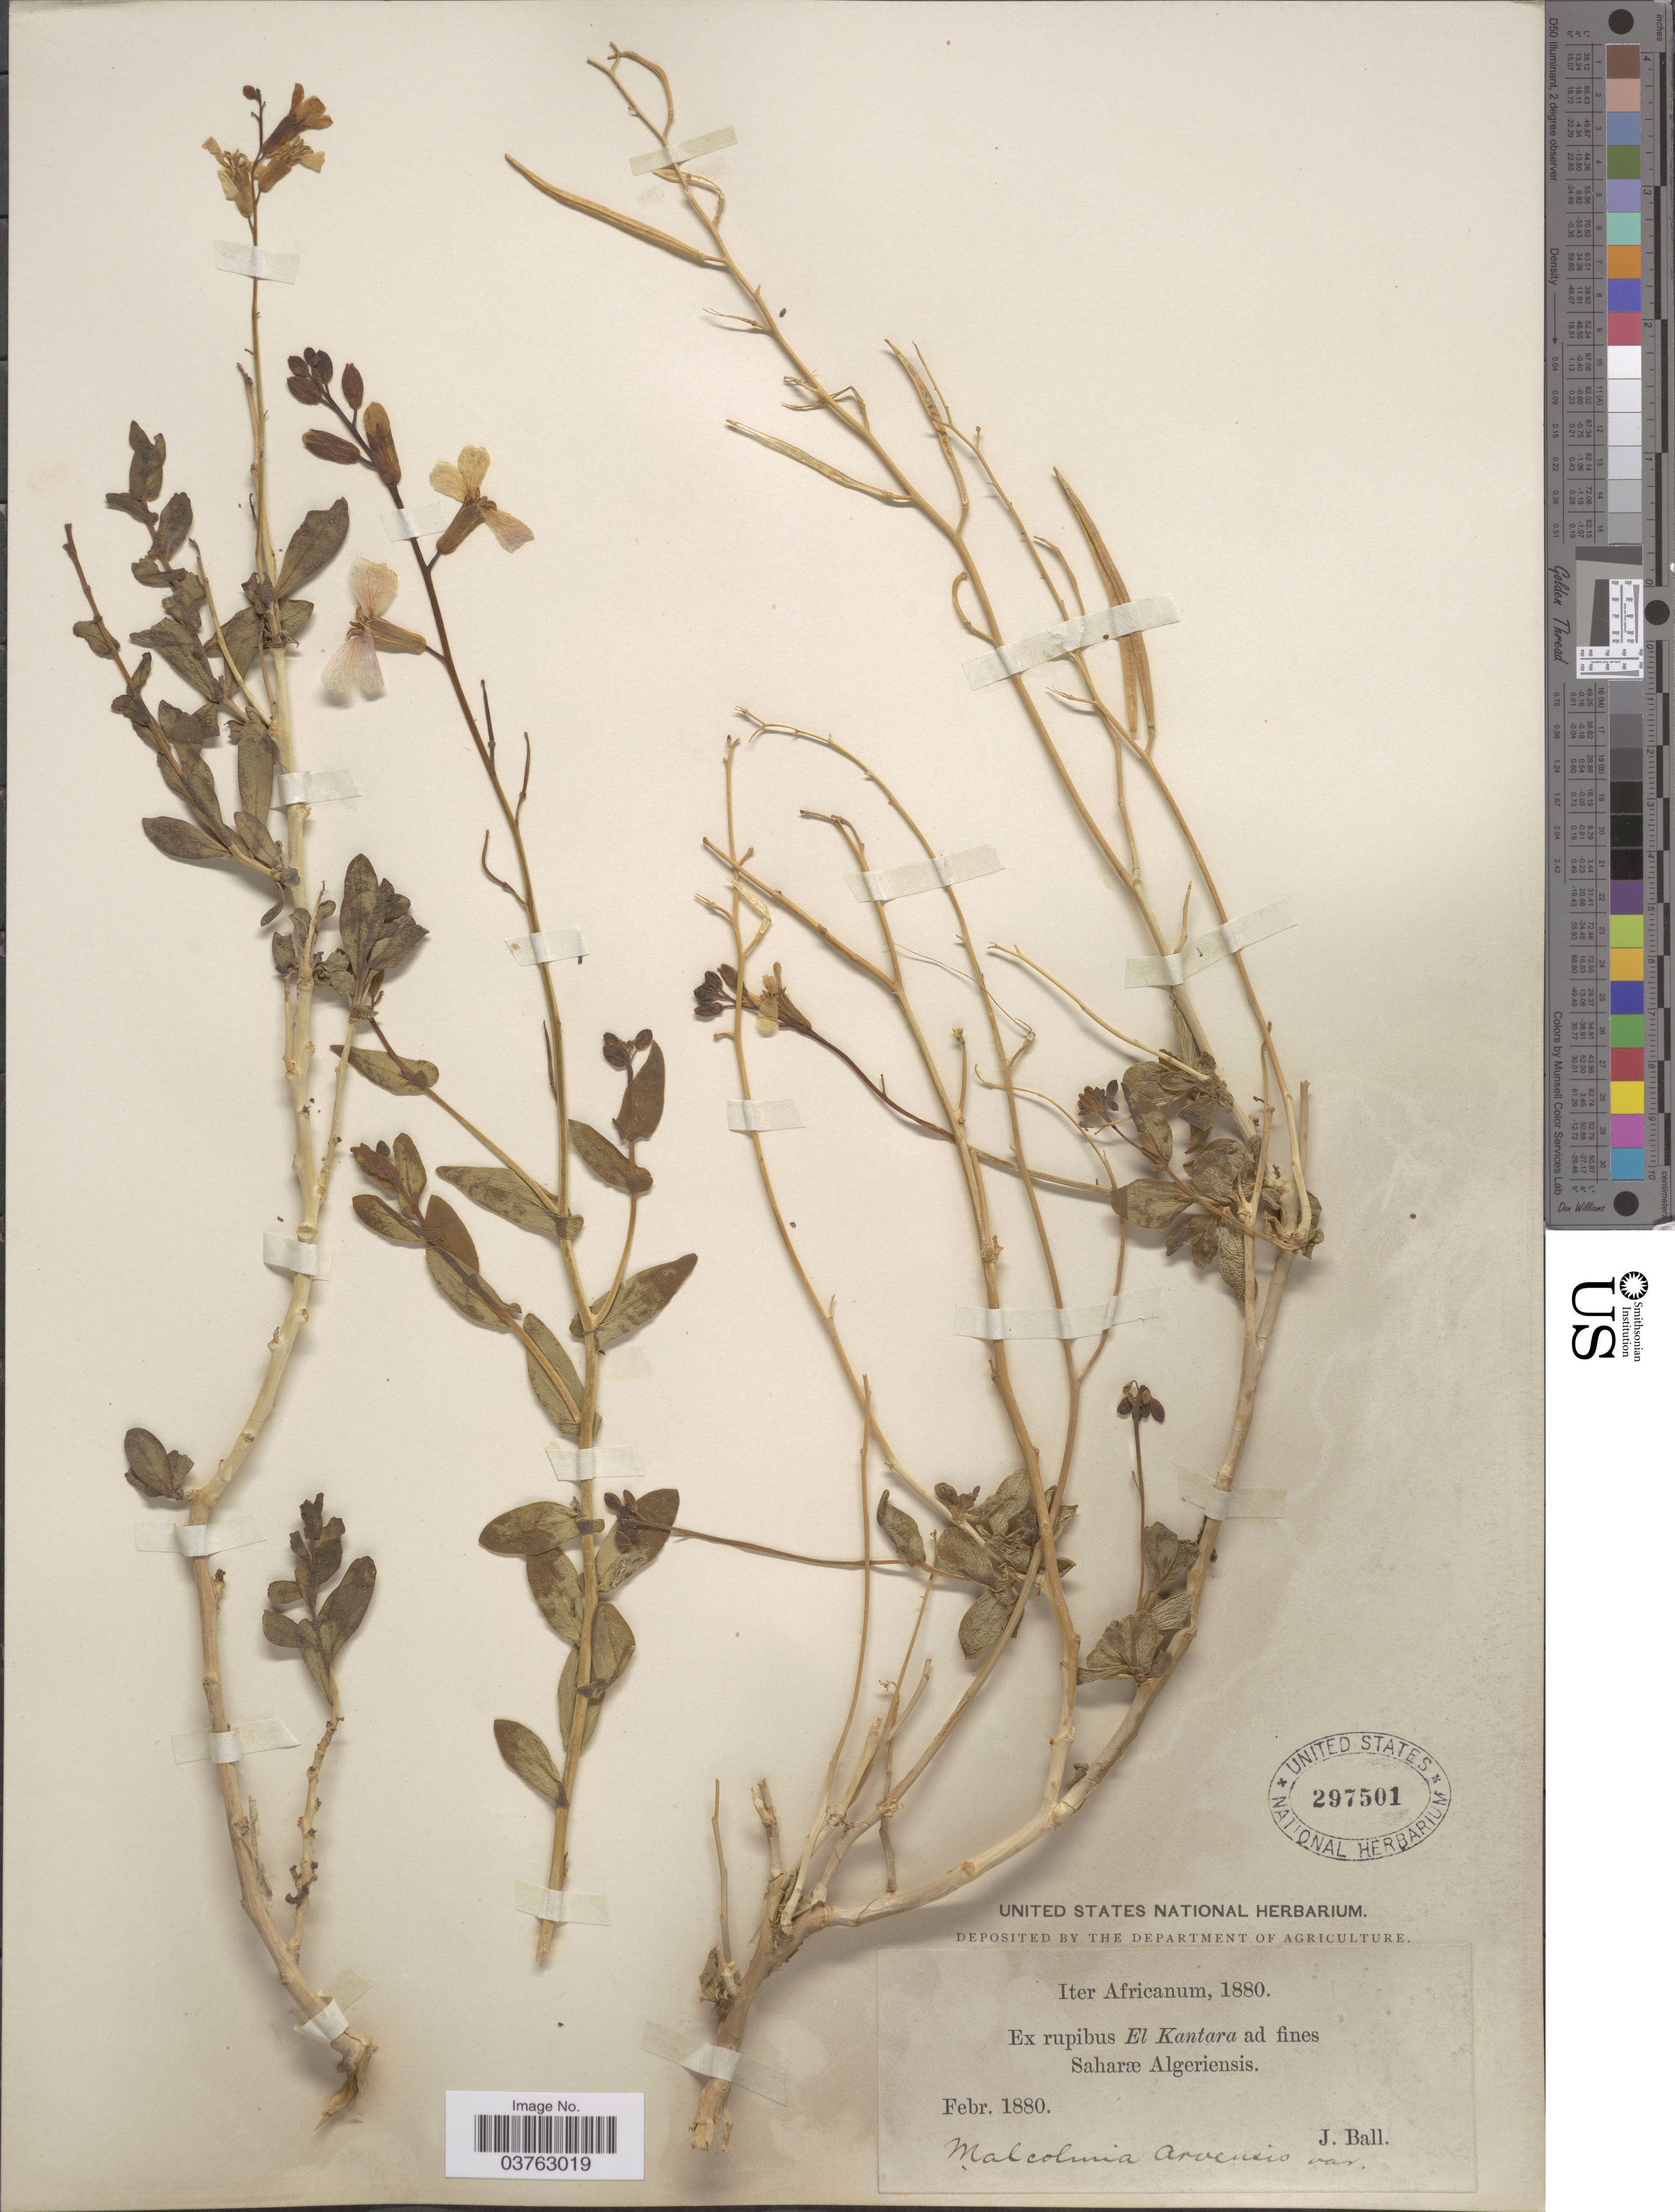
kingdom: Plantae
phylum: Tracheophyta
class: Magnoliopsida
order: Brassicales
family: Brassicaceae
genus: Moricandia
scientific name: Moricandia arvensis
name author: (L.) DC.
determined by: Strong, Mark T., (BOT), Smithsonian Institution - National Museum of Natural History (UNITED STATES)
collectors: J. Ball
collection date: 1880-02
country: Algeria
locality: Africanum. Ex rupibus El Kantara ad fines Saharæ Algeriensis.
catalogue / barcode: US 297501